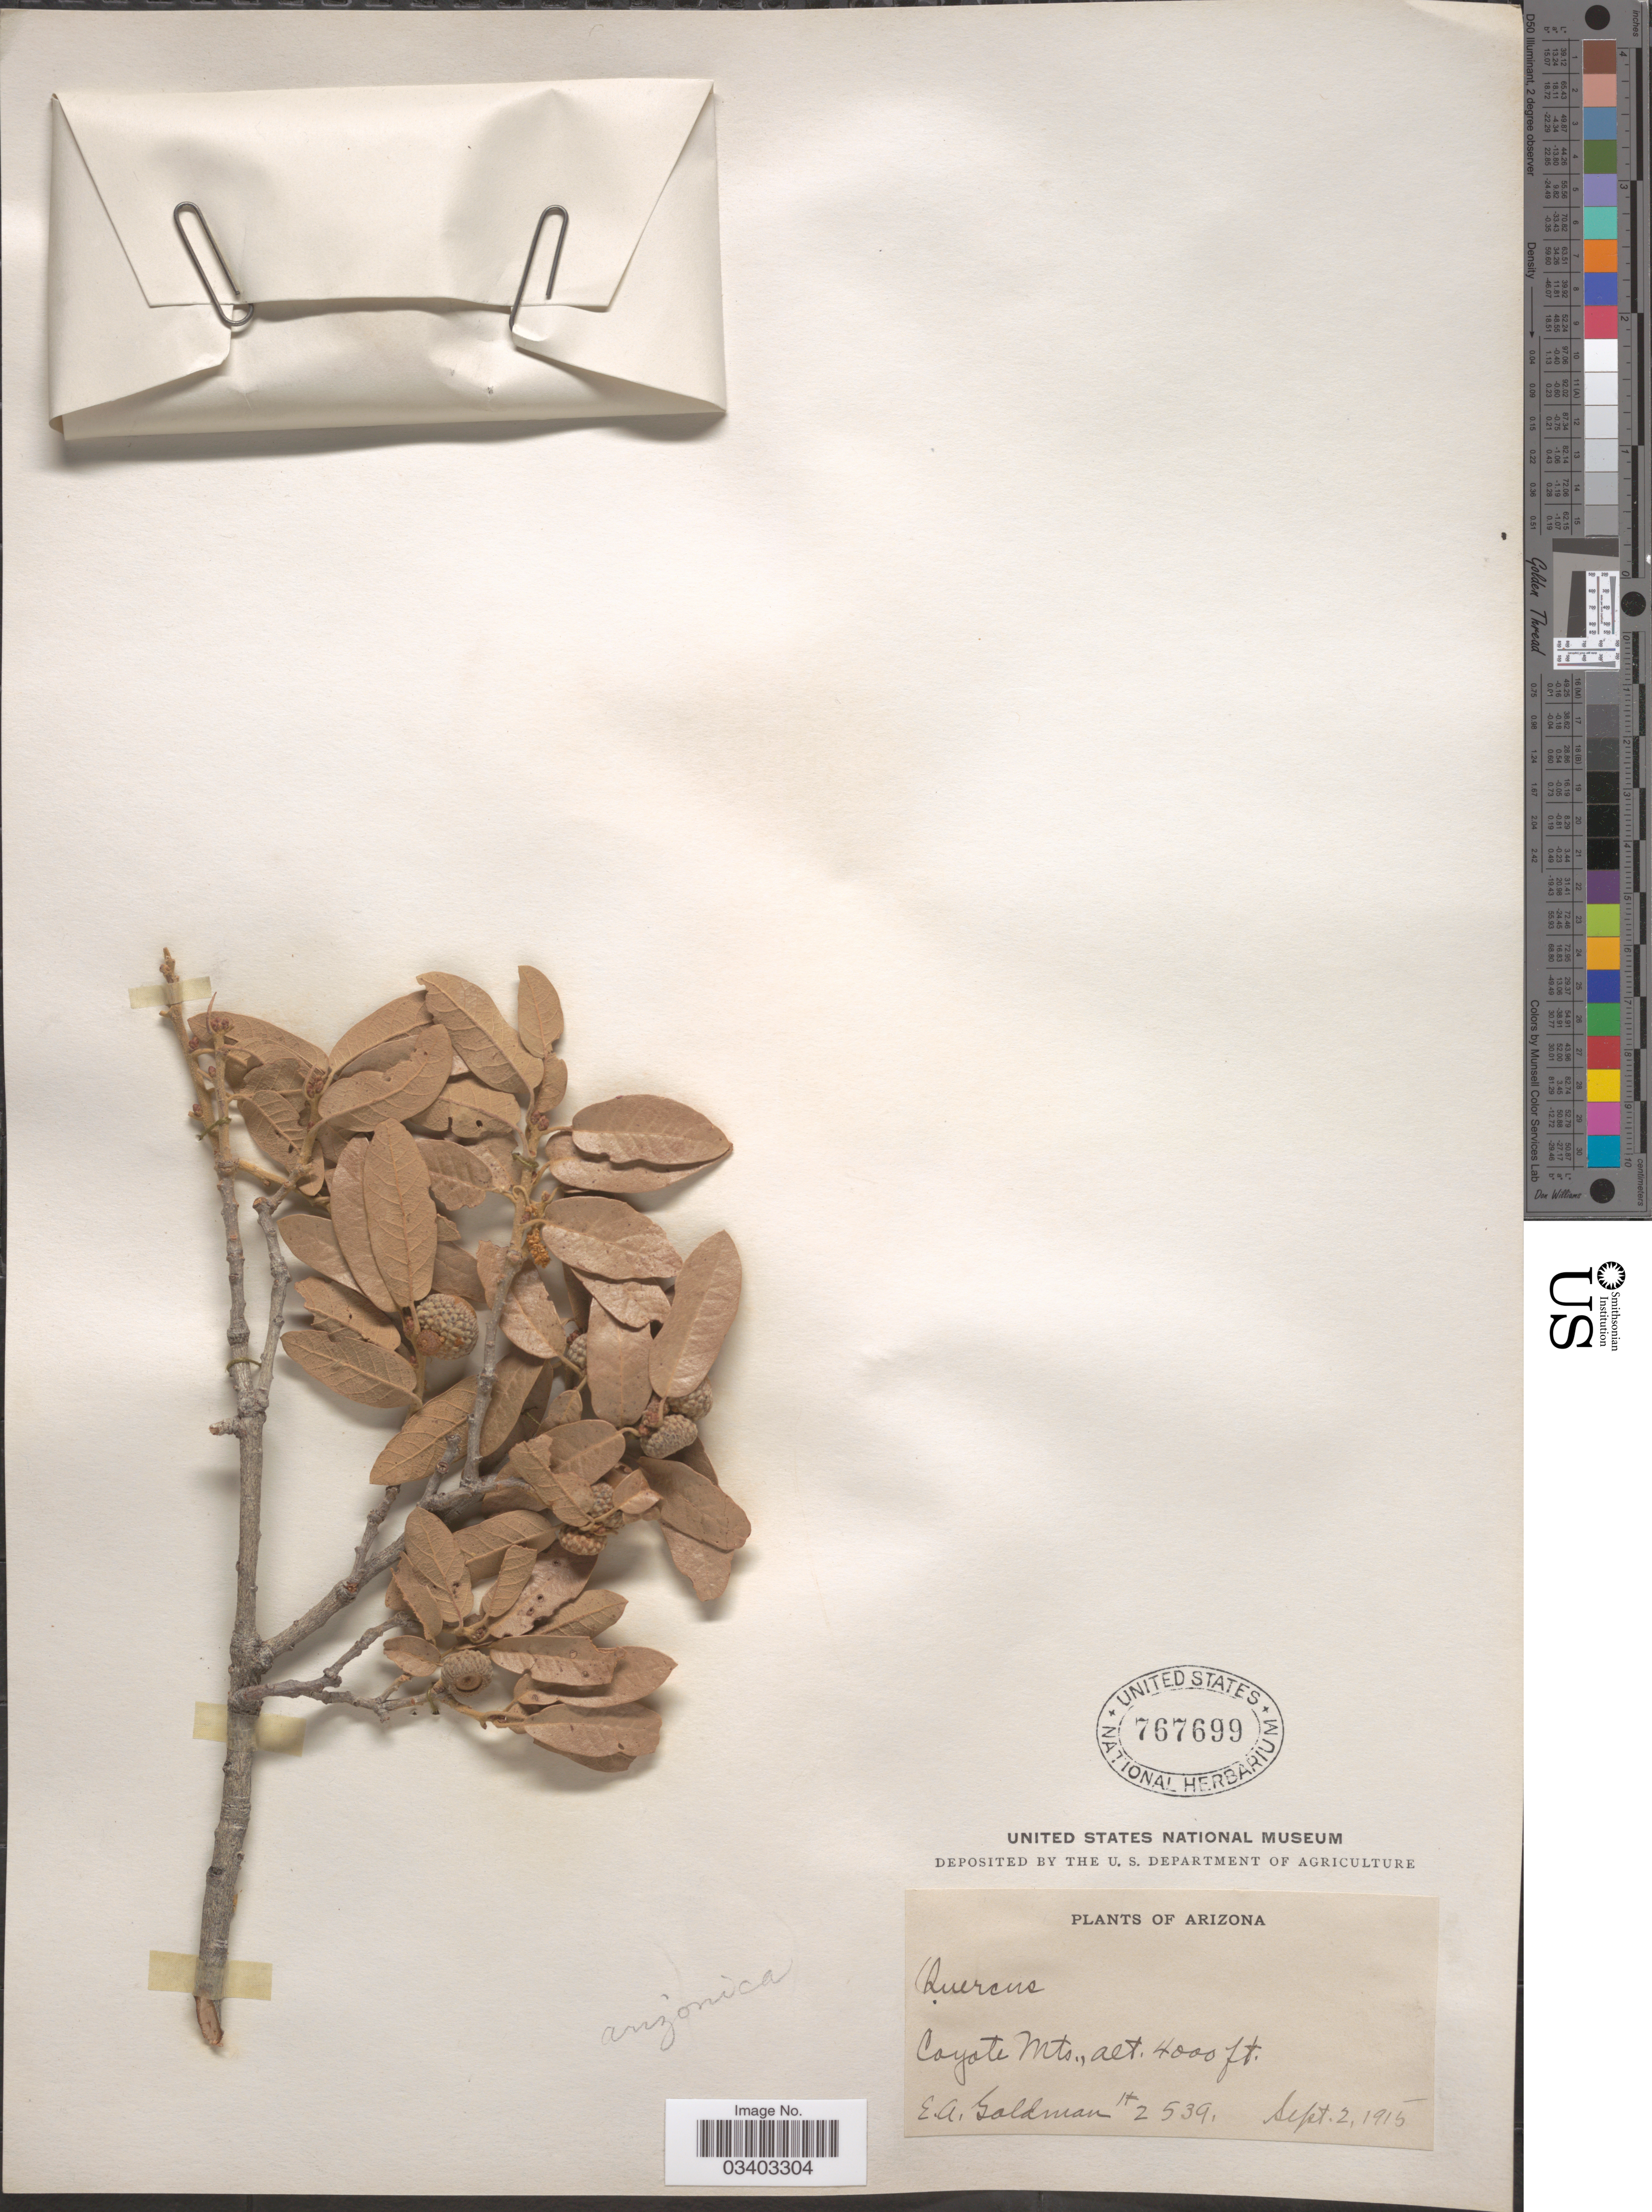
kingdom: Plantae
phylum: Tracheophyta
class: Magnoliopsida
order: Fagales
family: Fagaceae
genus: Quercus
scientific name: Quercus arizonica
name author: Sarg.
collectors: E. A. Goldman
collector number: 2539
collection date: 1915-09-02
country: United States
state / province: Arizona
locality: Coyote Mts.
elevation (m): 1219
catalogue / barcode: US 767699